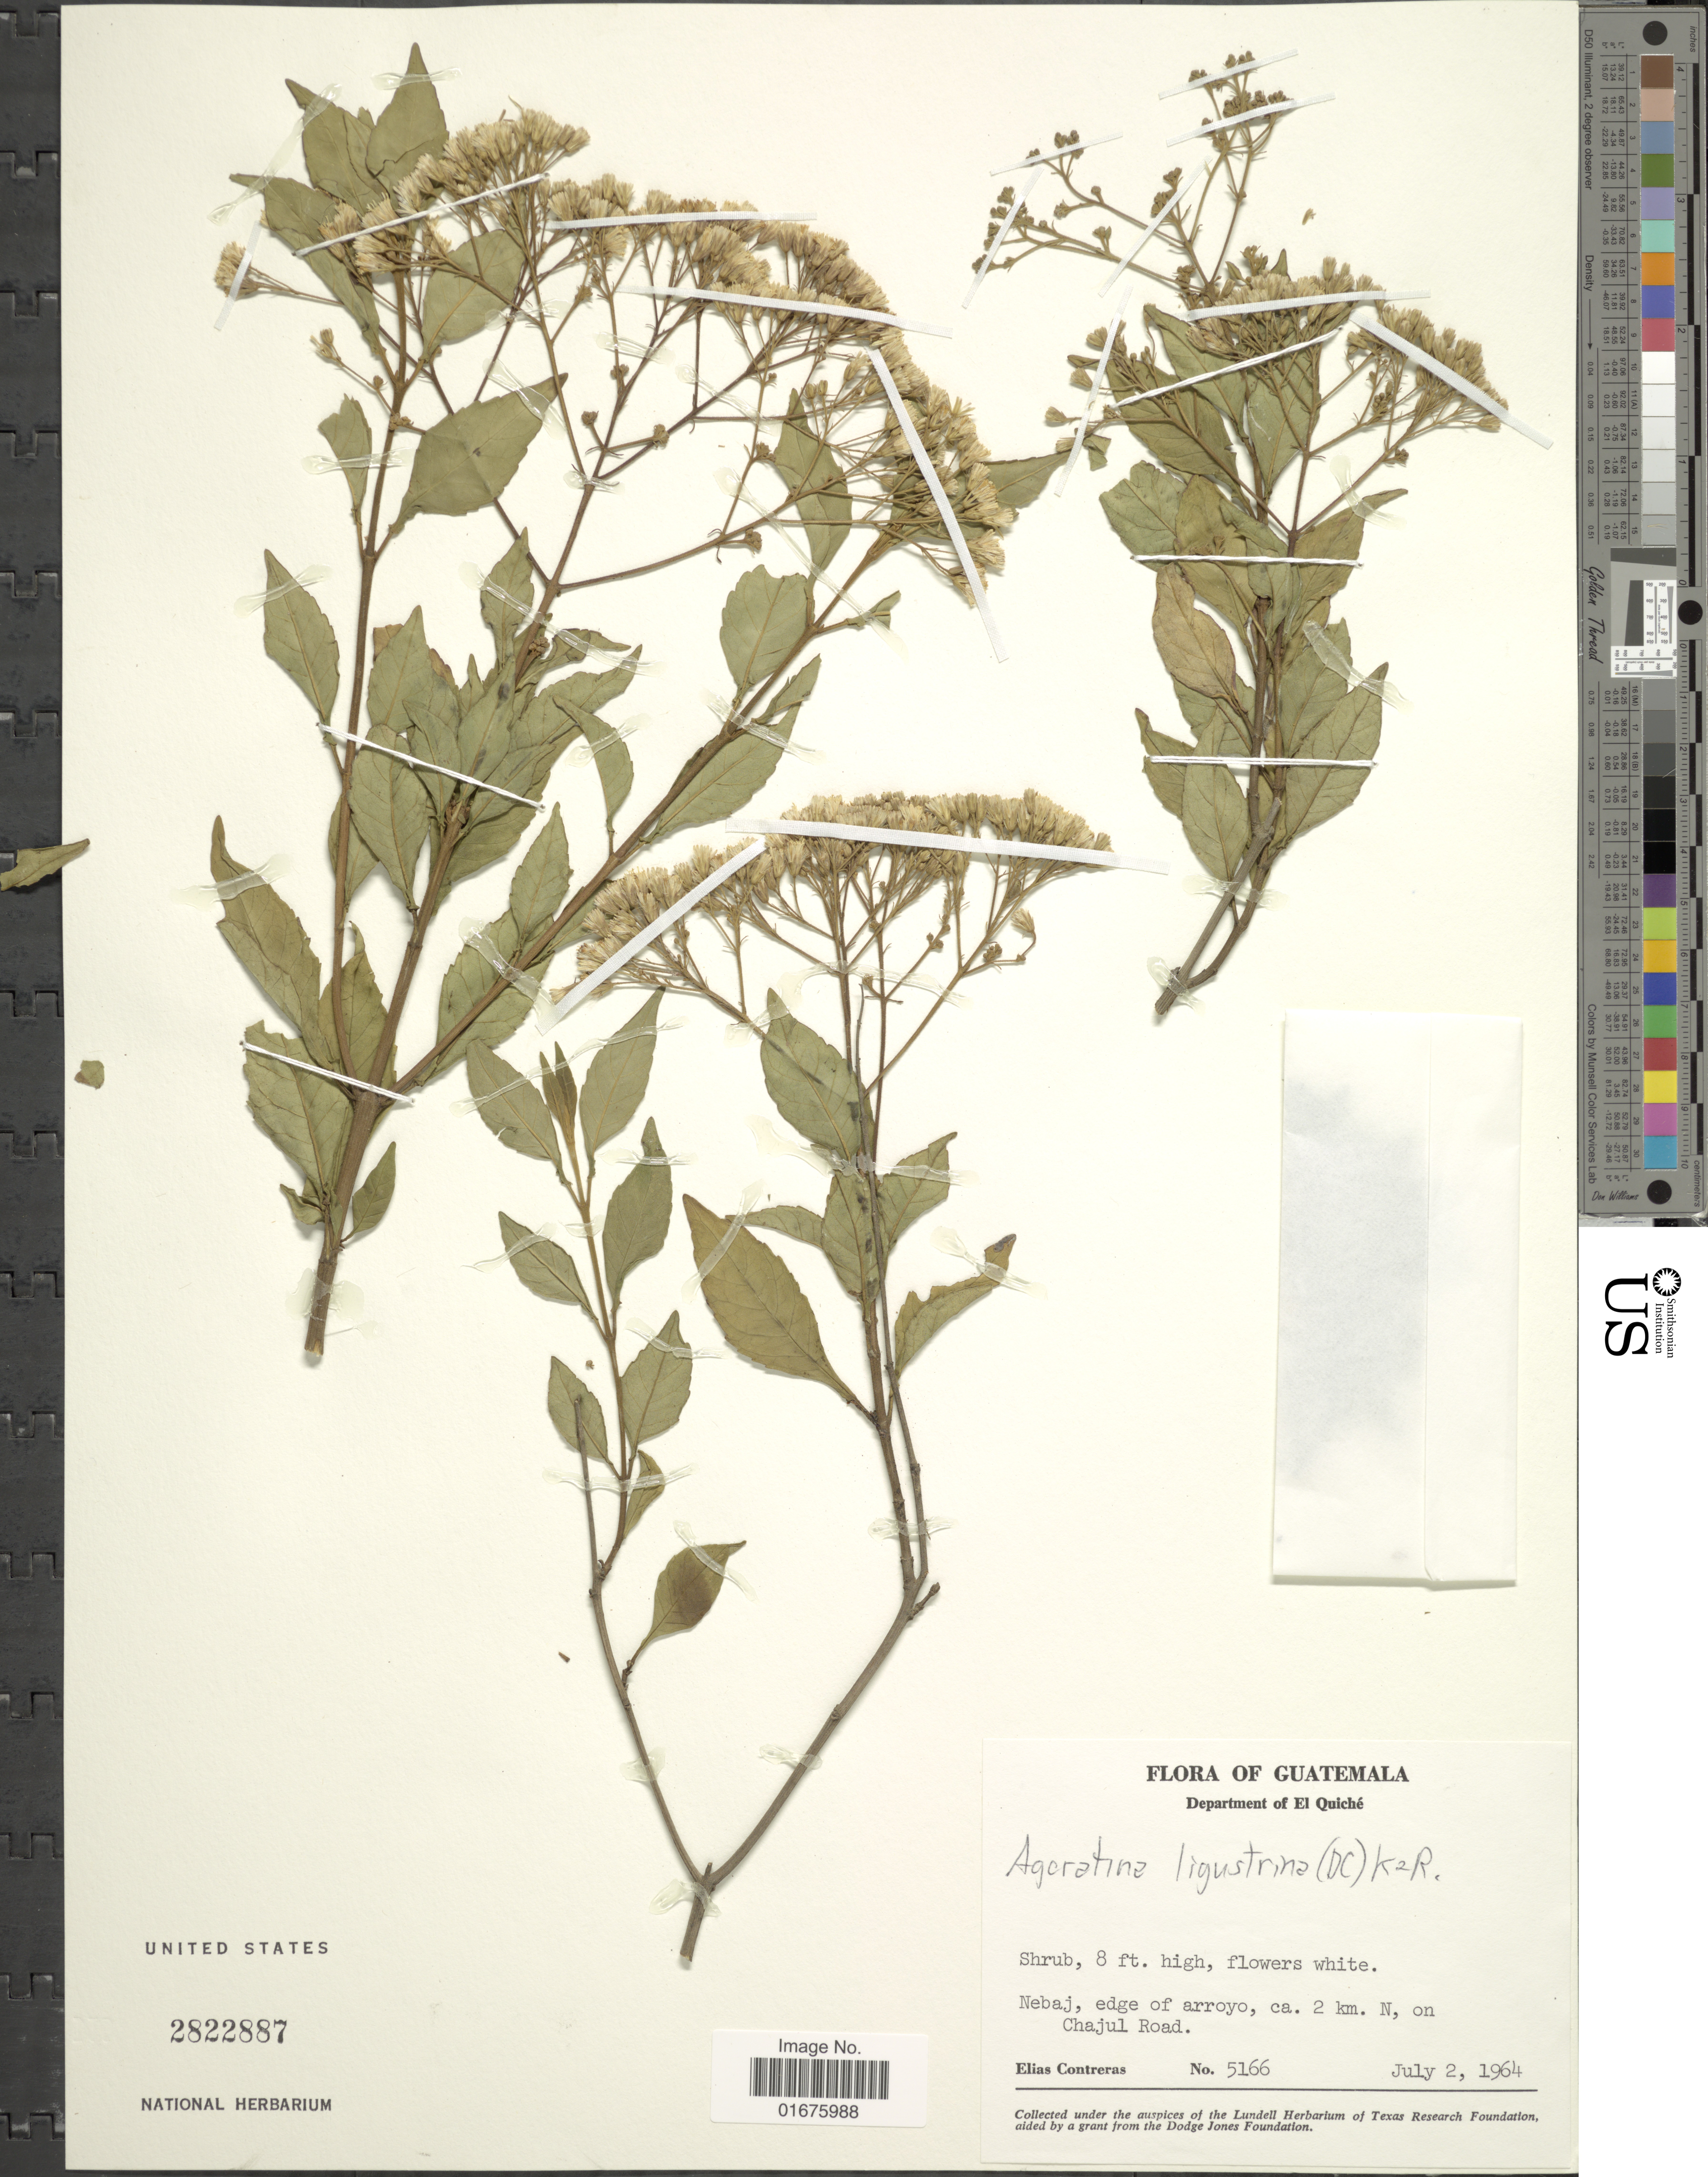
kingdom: Plantae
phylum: Tracheophyta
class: Magnoliopsida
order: Asterales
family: Asteraceae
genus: Ageratina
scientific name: Ageratina ligustrina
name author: (DC.) R.M. King & H. Rob.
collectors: E. Contreras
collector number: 5166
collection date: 1964-07-02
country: Guatemala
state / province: El Quiché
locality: Nebaj, edge of arroyo, ca. 2 km. N., on Chajul Road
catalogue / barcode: US 2822887